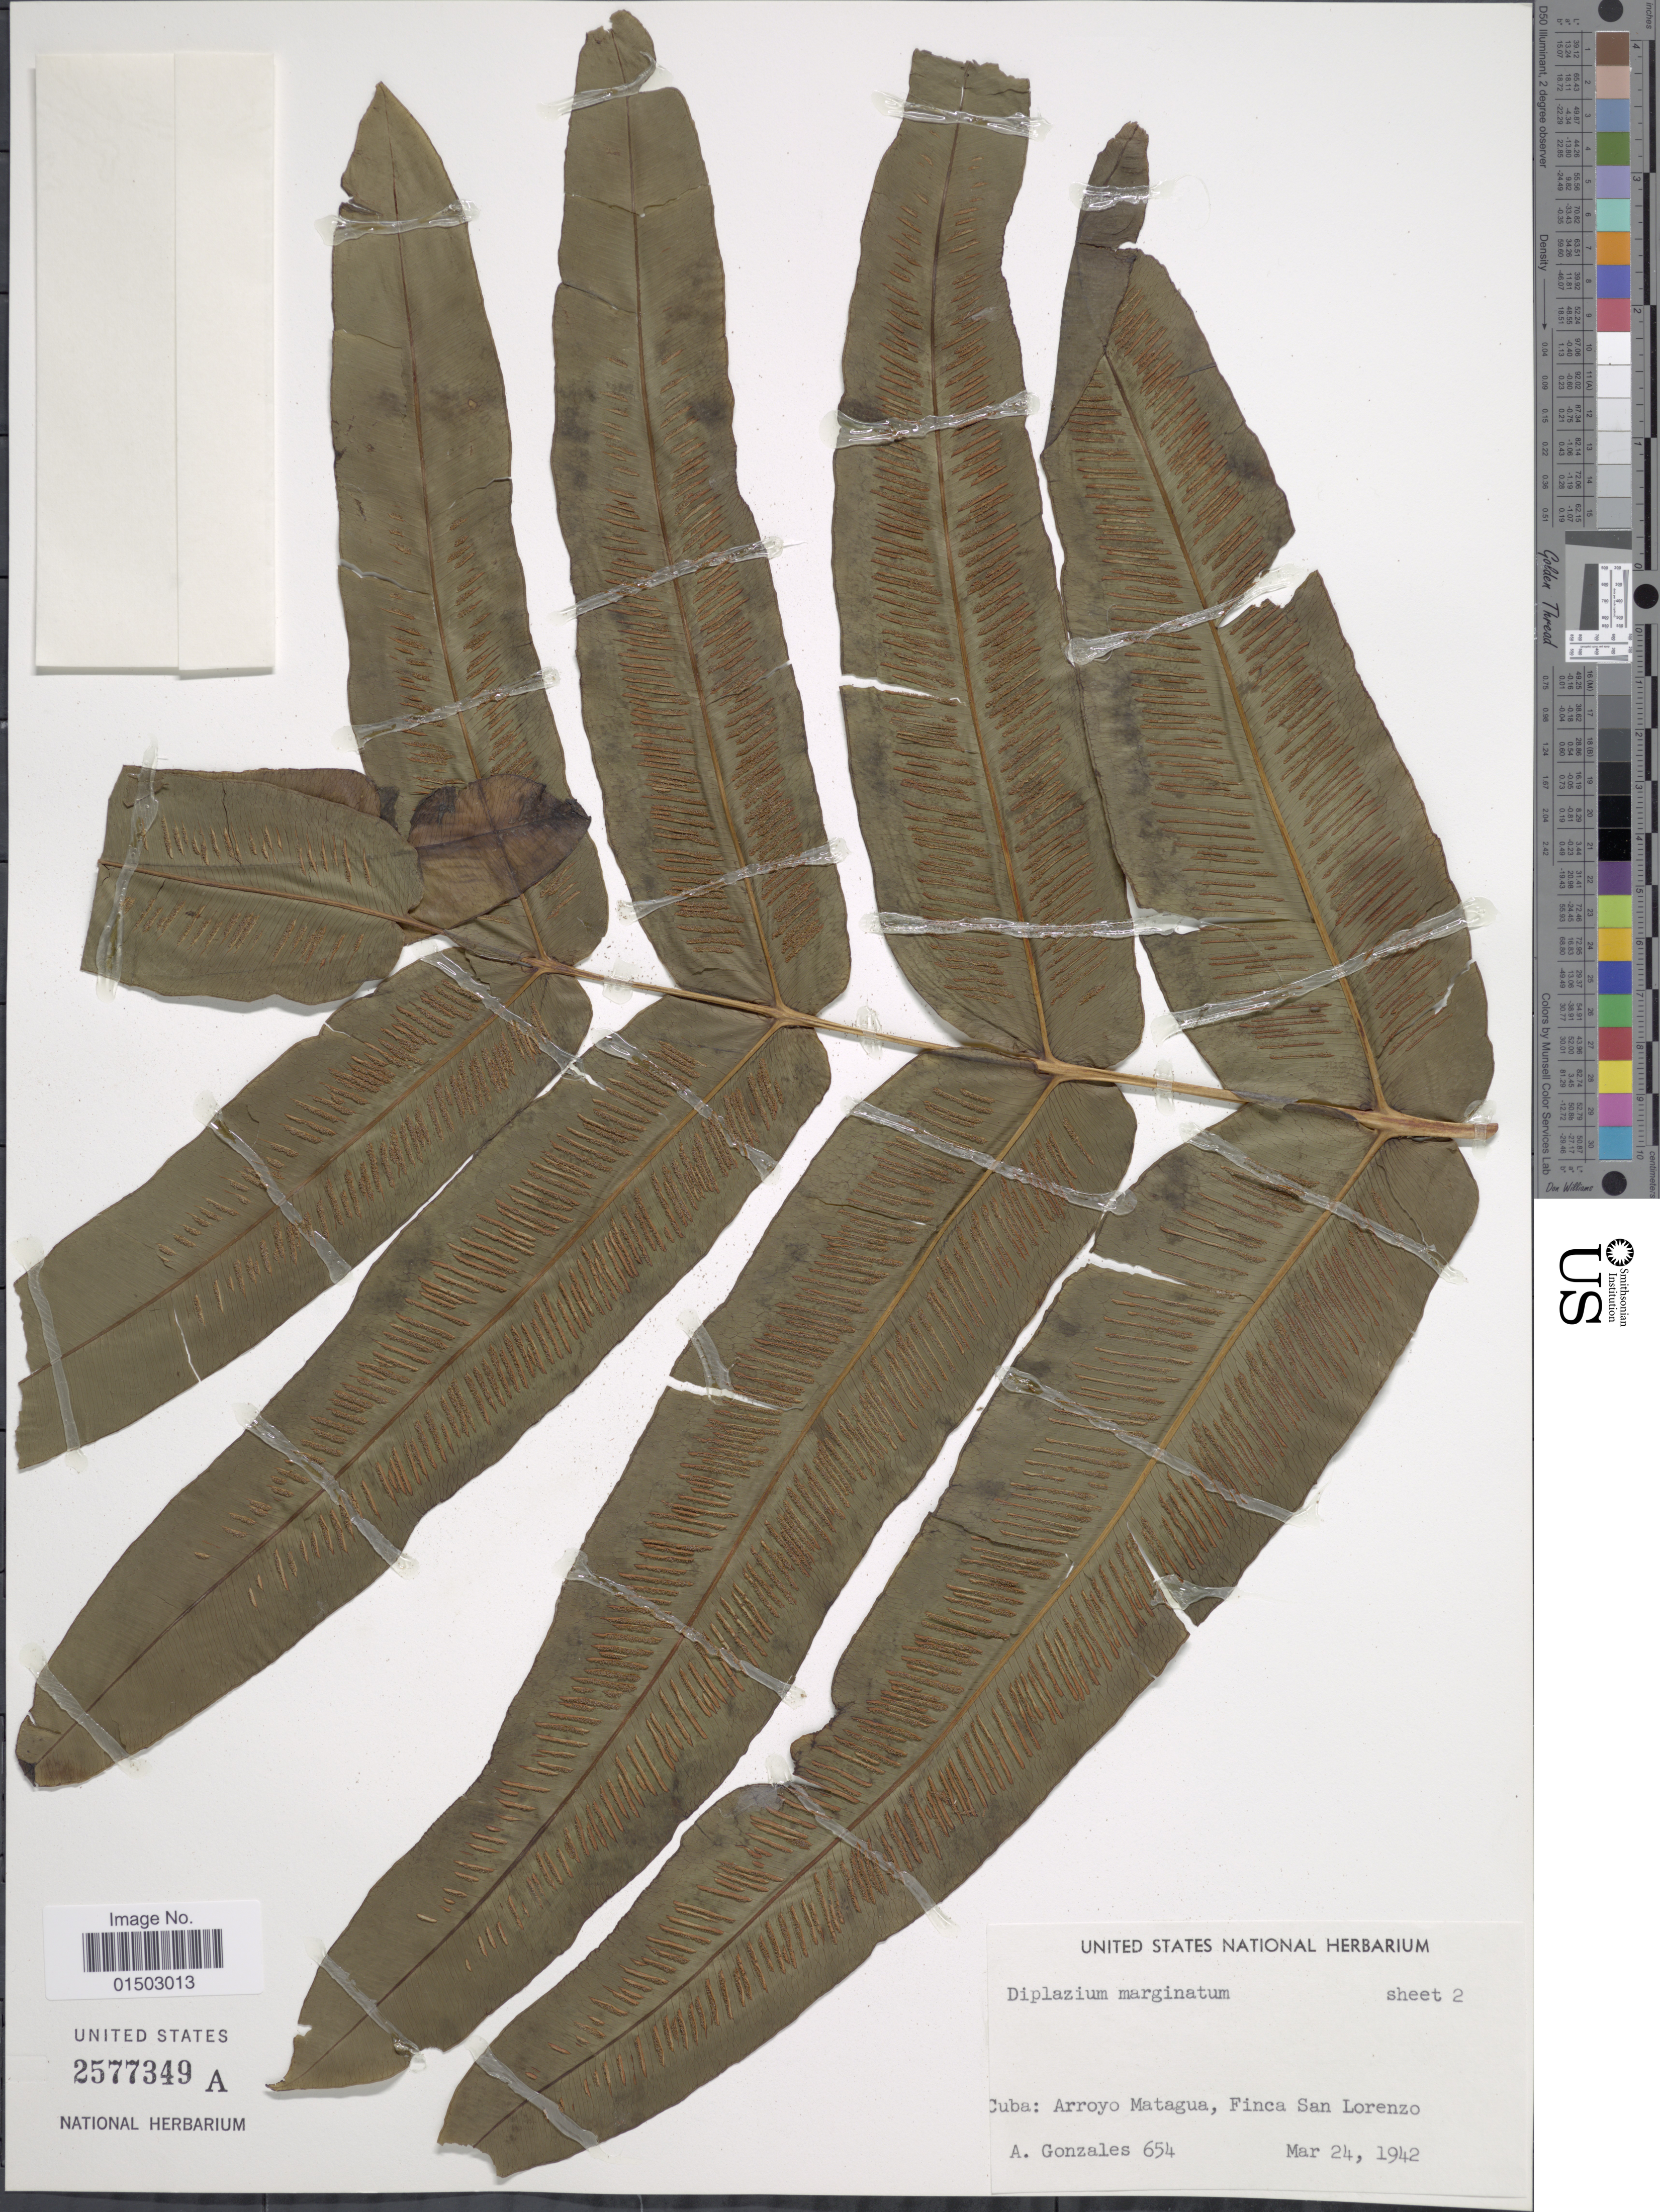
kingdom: Plantae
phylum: Tracheophyta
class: Polypodiopsida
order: Polypodiales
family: Hemidictyaceae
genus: Hemidictyum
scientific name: Hemidictyum marginatum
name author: (L.) C. Presl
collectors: A. Gonzáles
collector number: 654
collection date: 1942-03-24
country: Cuba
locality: Arroyo Matagua, Finca San Lorenzo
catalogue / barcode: US 2577349A